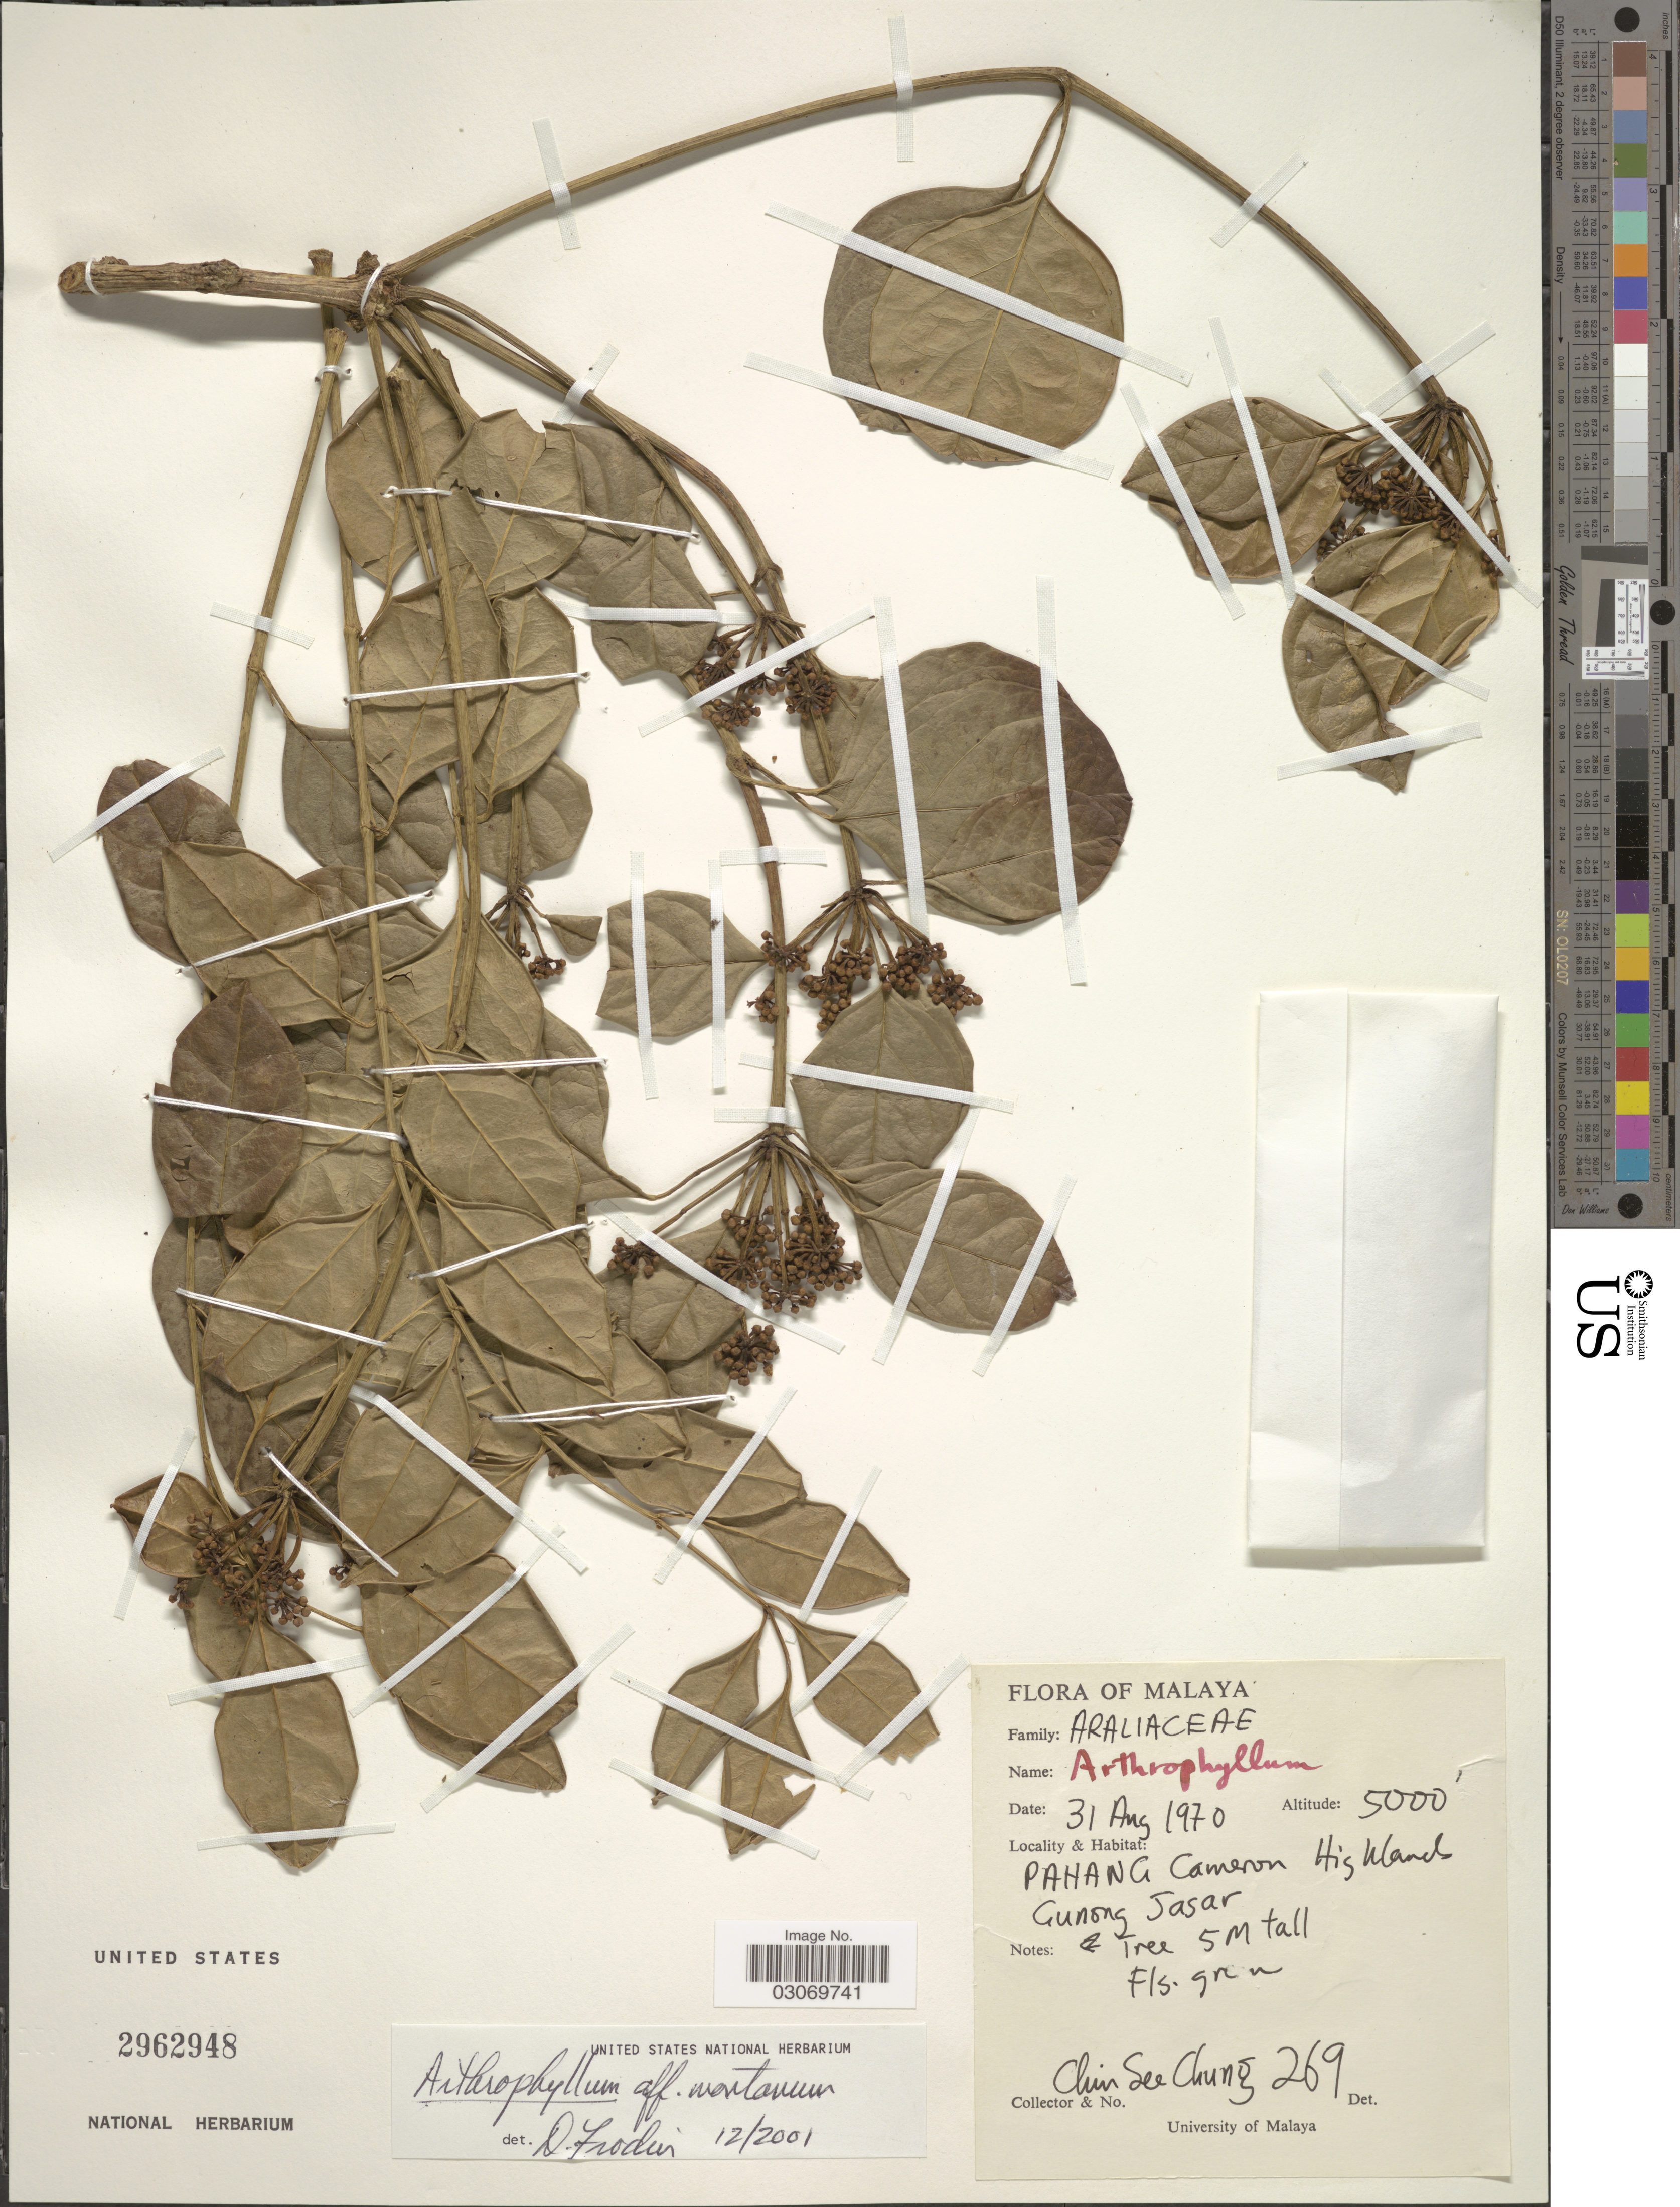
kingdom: Plantae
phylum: Tracheophyta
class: Magnoliopsida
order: Apiales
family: Araliaceae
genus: Arthrophyllum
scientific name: Arthrophyllum montanum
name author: Ridl.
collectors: C. Chung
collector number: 269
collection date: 1970-08-31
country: Malaysia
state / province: Pahang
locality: Pahang Cameron Highland, Gunong Jasar.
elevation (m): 1524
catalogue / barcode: US 2962948